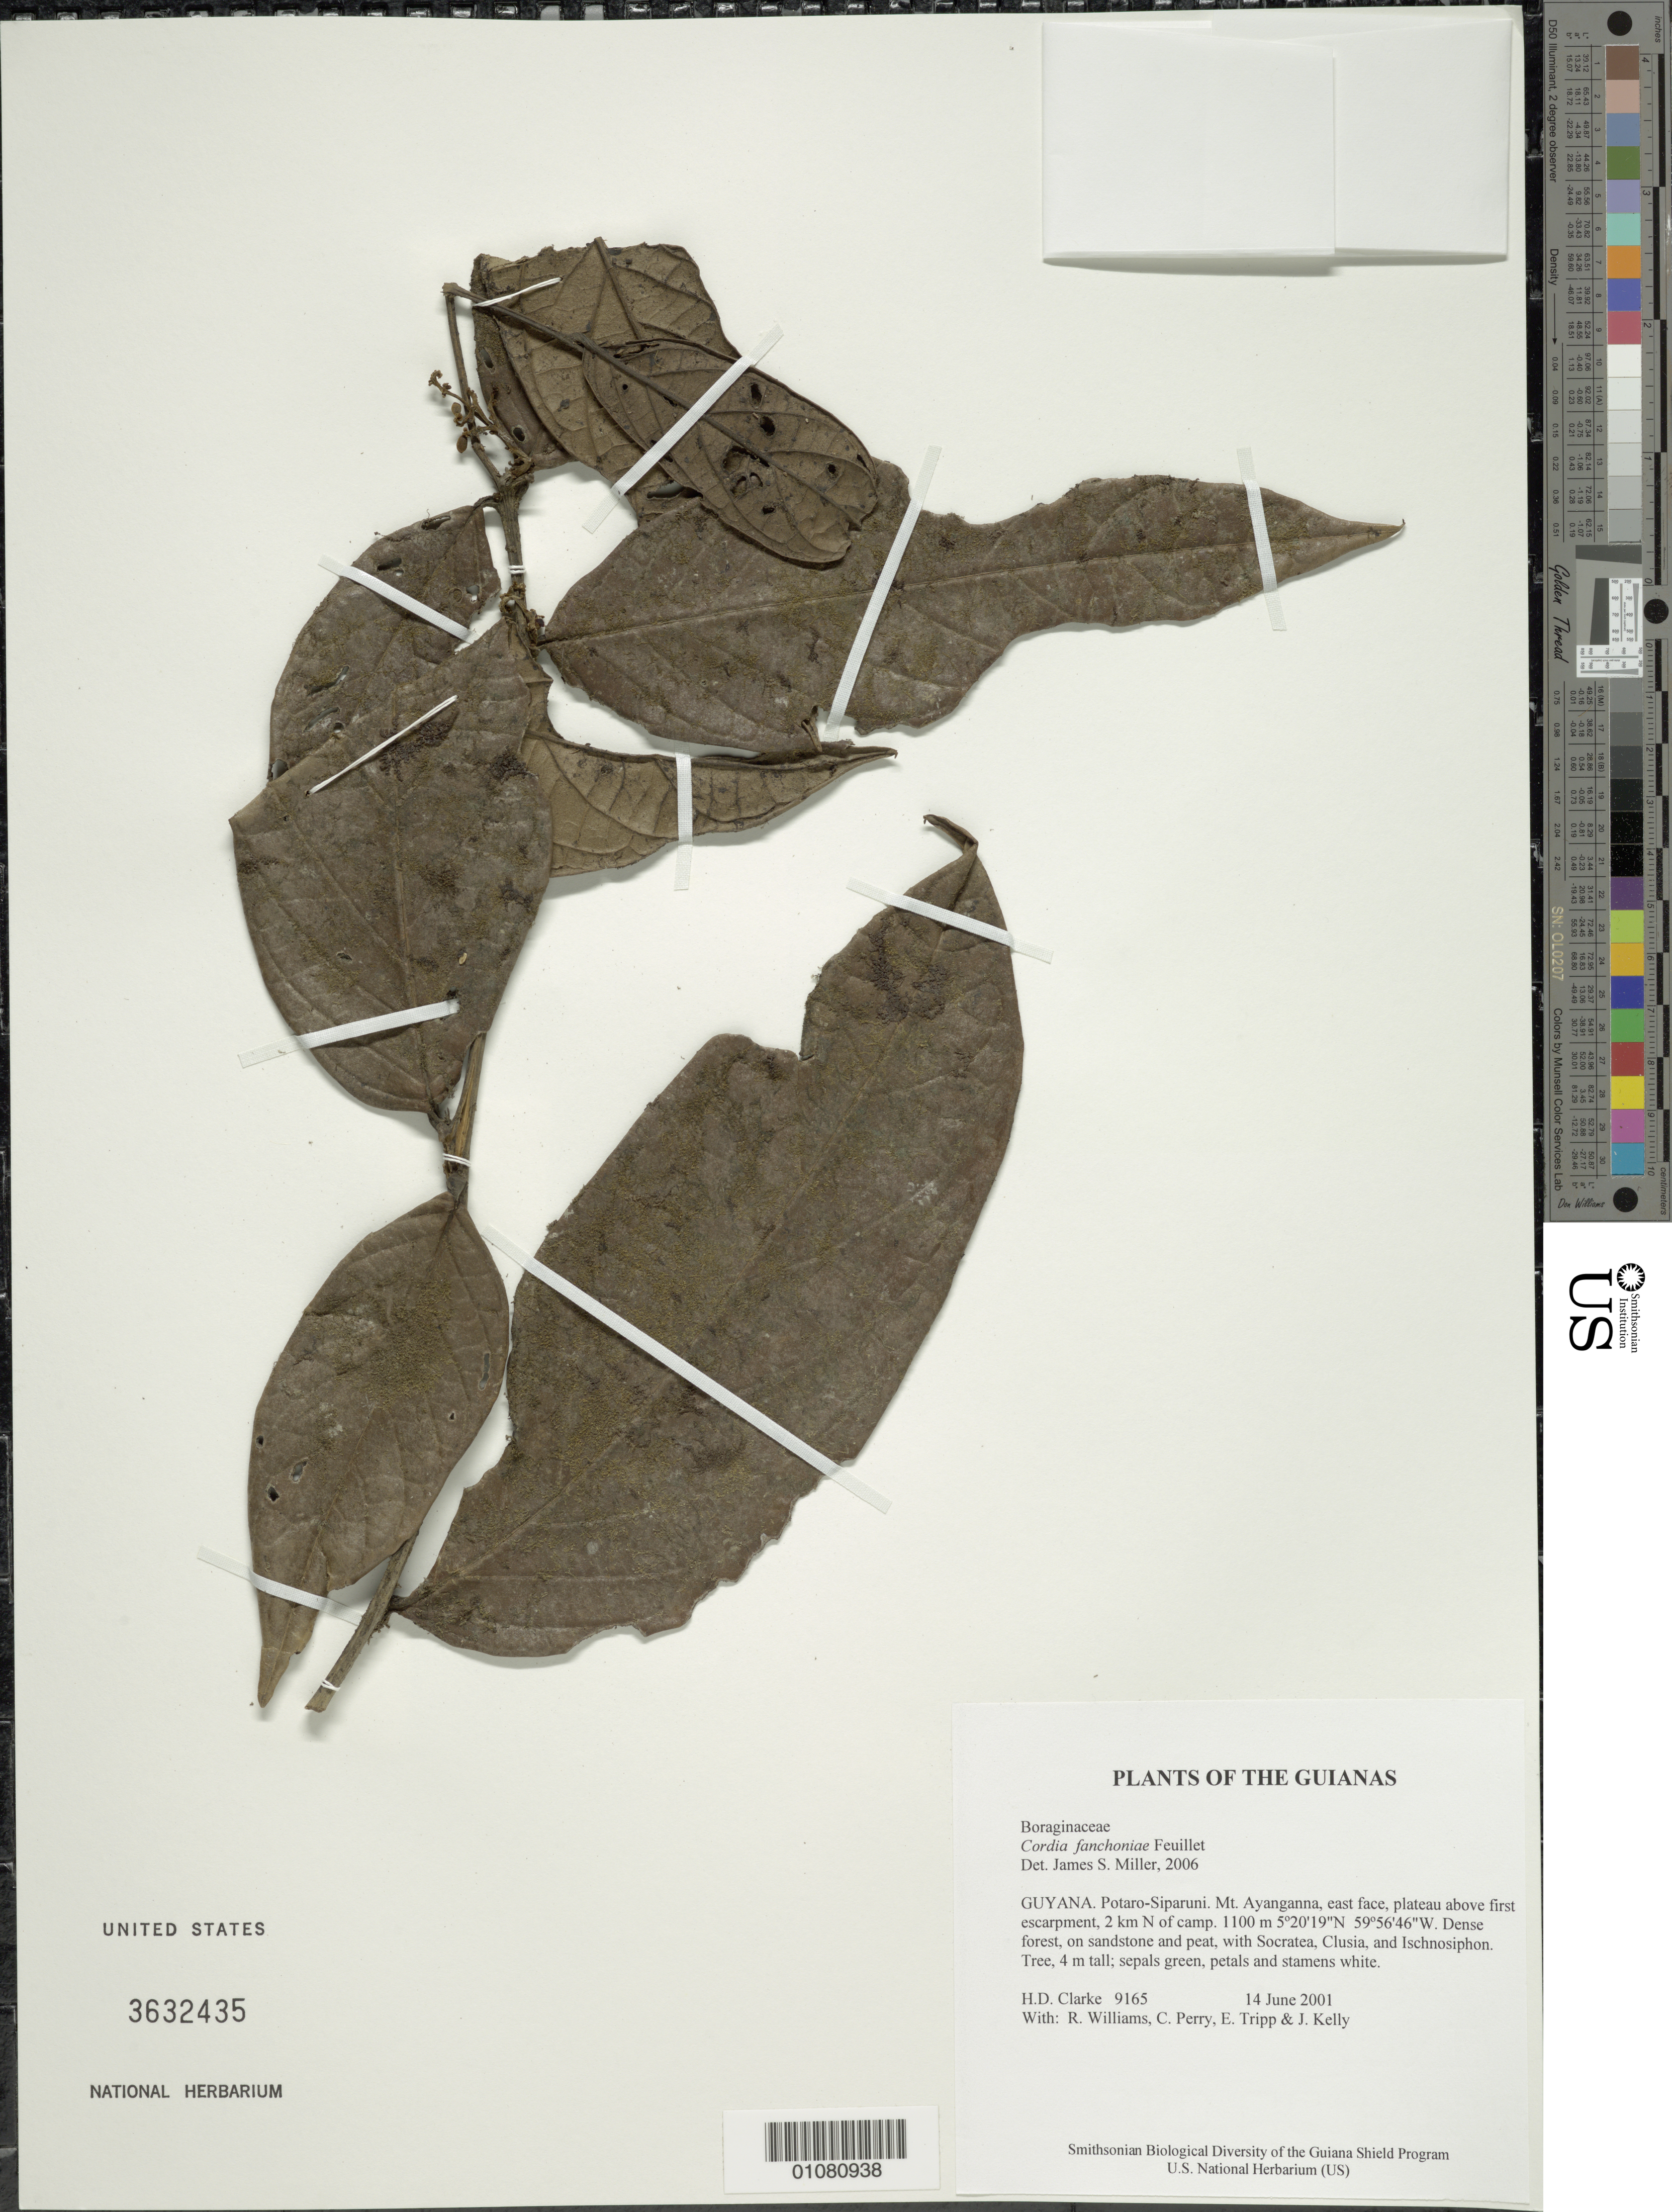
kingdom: Plantae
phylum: Tracheophyta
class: Magnoliopsida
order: Boraginales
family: Cordiaceae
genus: Cordia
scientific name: Cordia fanchoniae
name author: Feuillet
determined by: Miller, James S., (MO), Missouri Botanical Garden (UNITED STATES)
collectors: H. D. Clarke, R. Williams, C. Perry, E. Tripp & J. Kelly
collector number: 9165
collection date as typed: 14 June 2001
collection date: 2001-06-14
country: Guyana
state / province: Potaro-Siparuni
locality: Mt. Ayanganna, east face, plateau above first escarpment, 2 km N of camp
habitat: Dense forest, on sandstone and peat, with Socratea, Clusia, and Ischnosiphon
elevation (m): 1100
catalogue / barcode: US 3632435